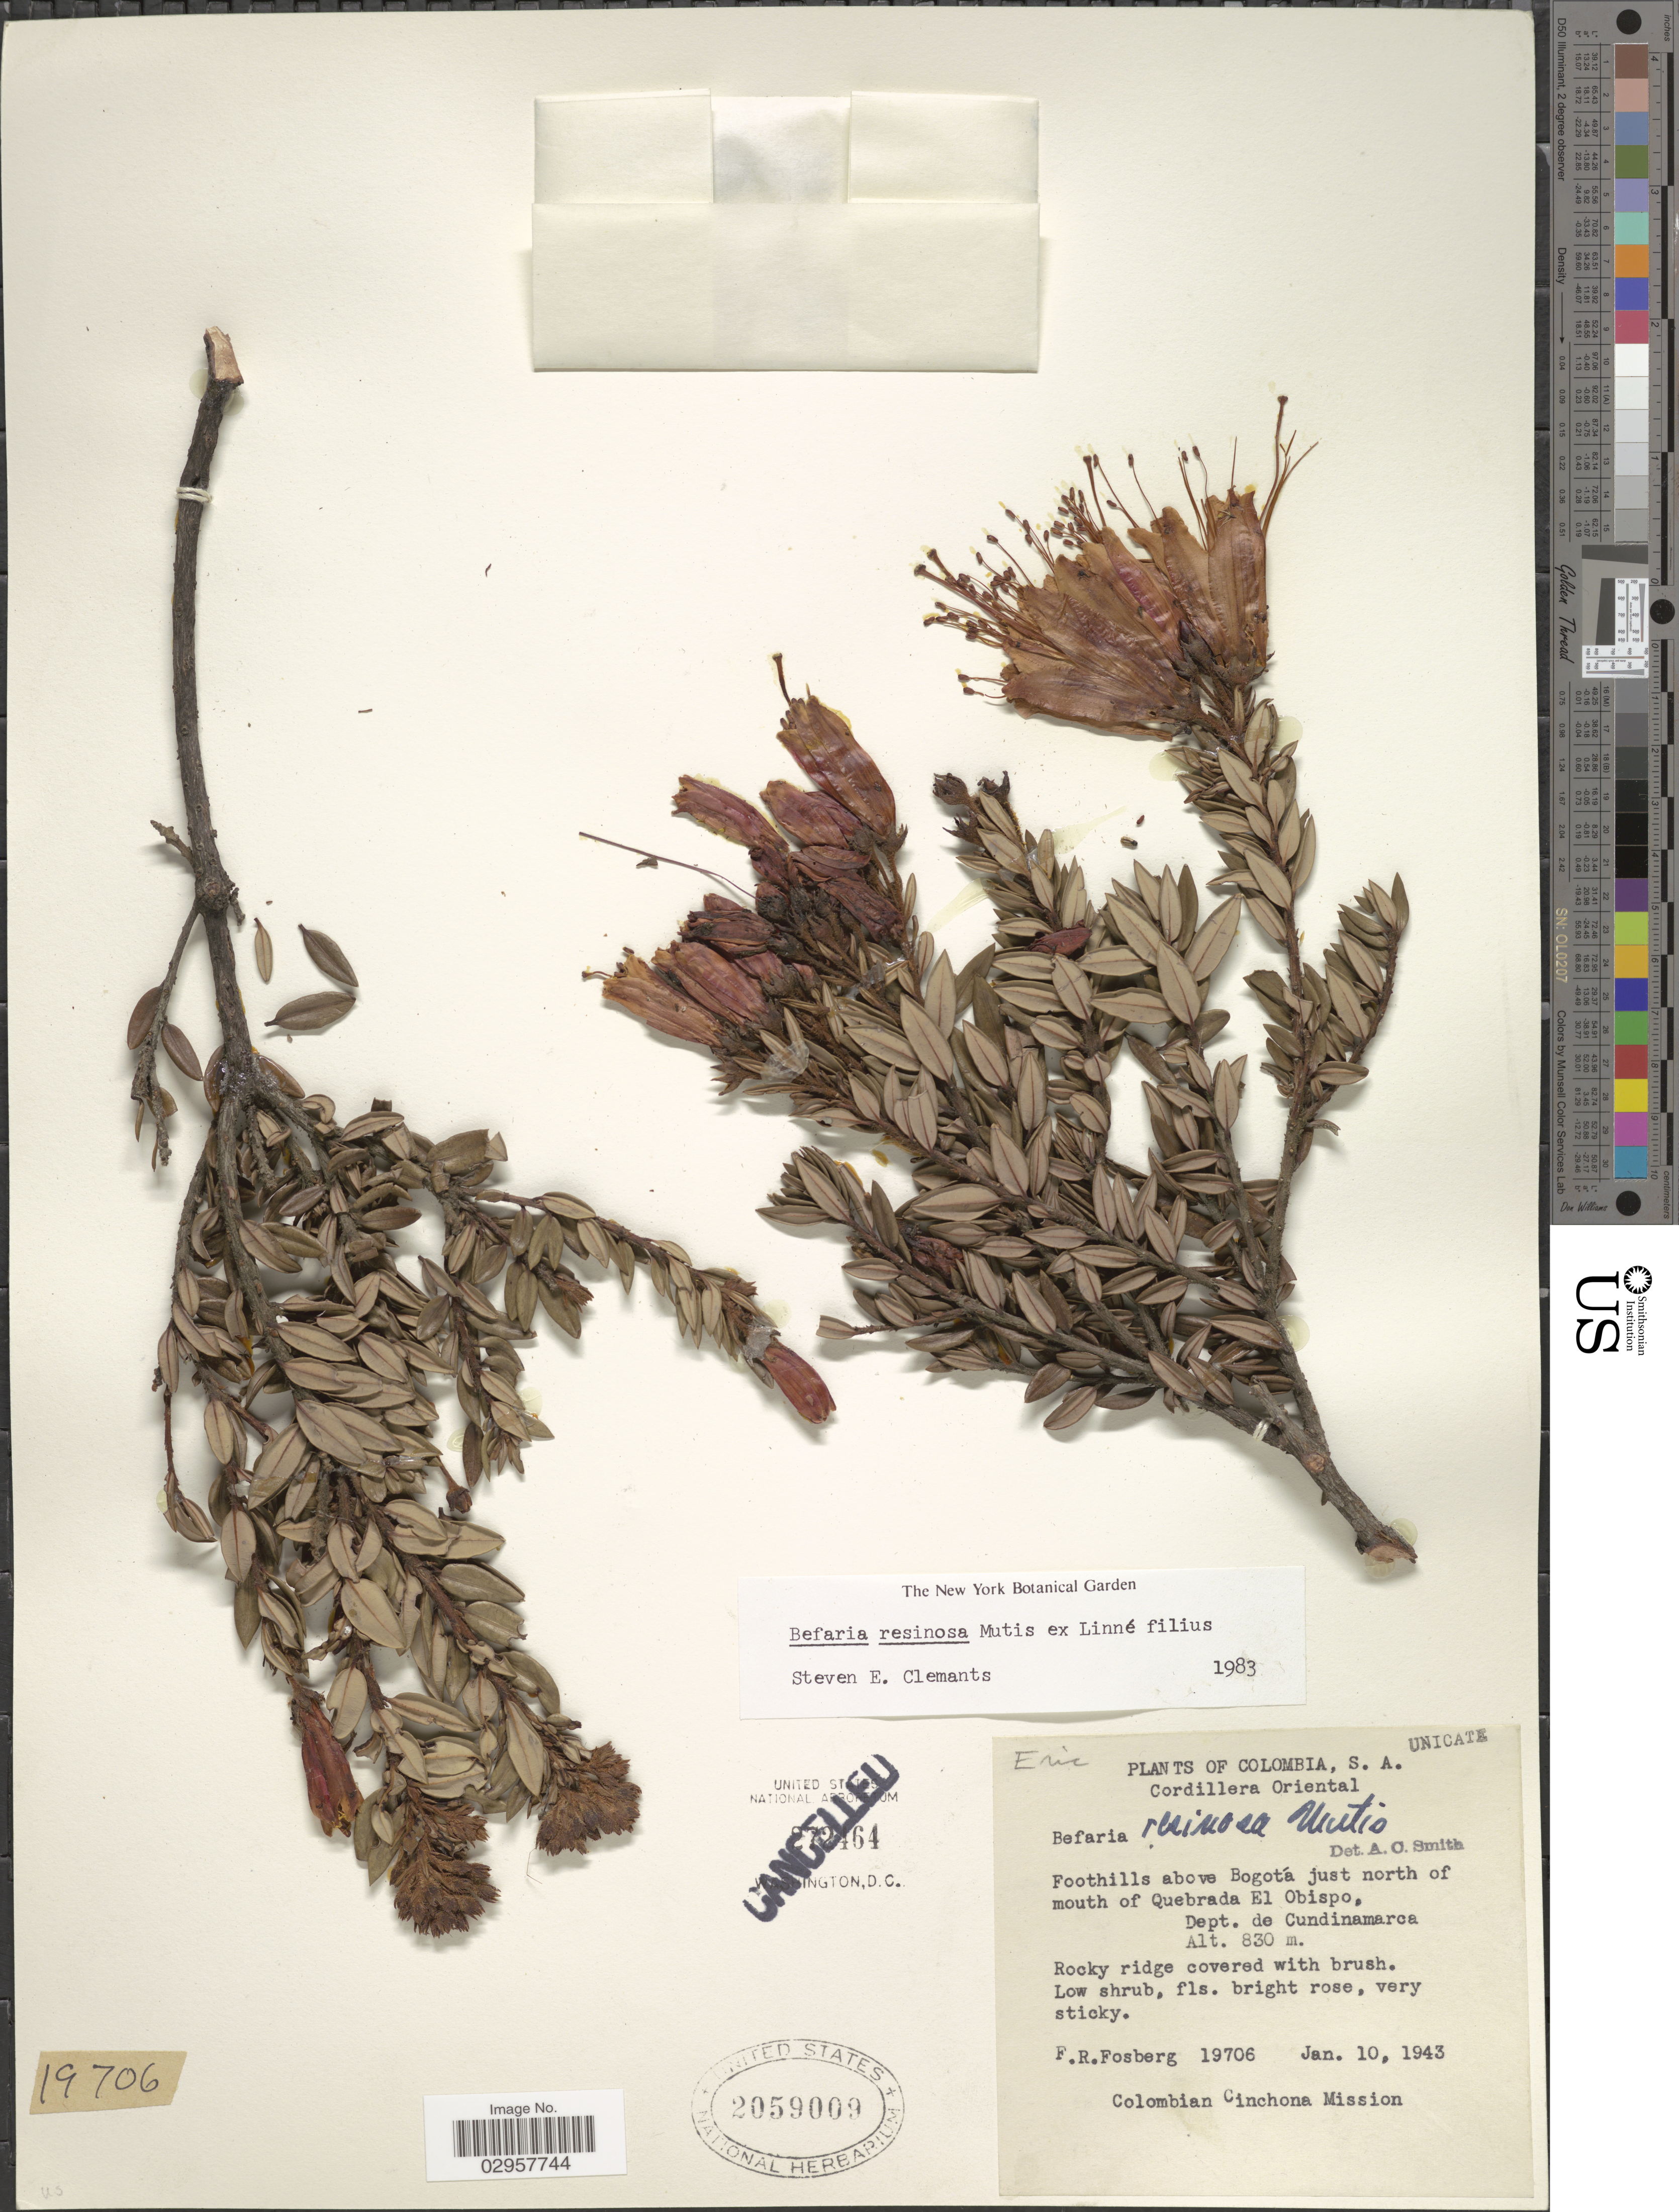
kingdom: Plantae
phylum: Tracheophyta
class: Magnoliopsida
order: Ericales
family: Ericaceae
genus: Befaria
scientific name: Befaria resinosa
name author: Mutis ex L. f.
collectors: F. R. Fosberg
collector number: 19706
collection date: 1943-01-10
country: Colombia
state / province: Cundinamarca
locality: Cordillera Oriental. Foothills above Bogotá just north of mouth of Quebrada El Obispo, Dept. de Cundinamarca.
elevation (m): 830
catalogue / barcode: US 2059009